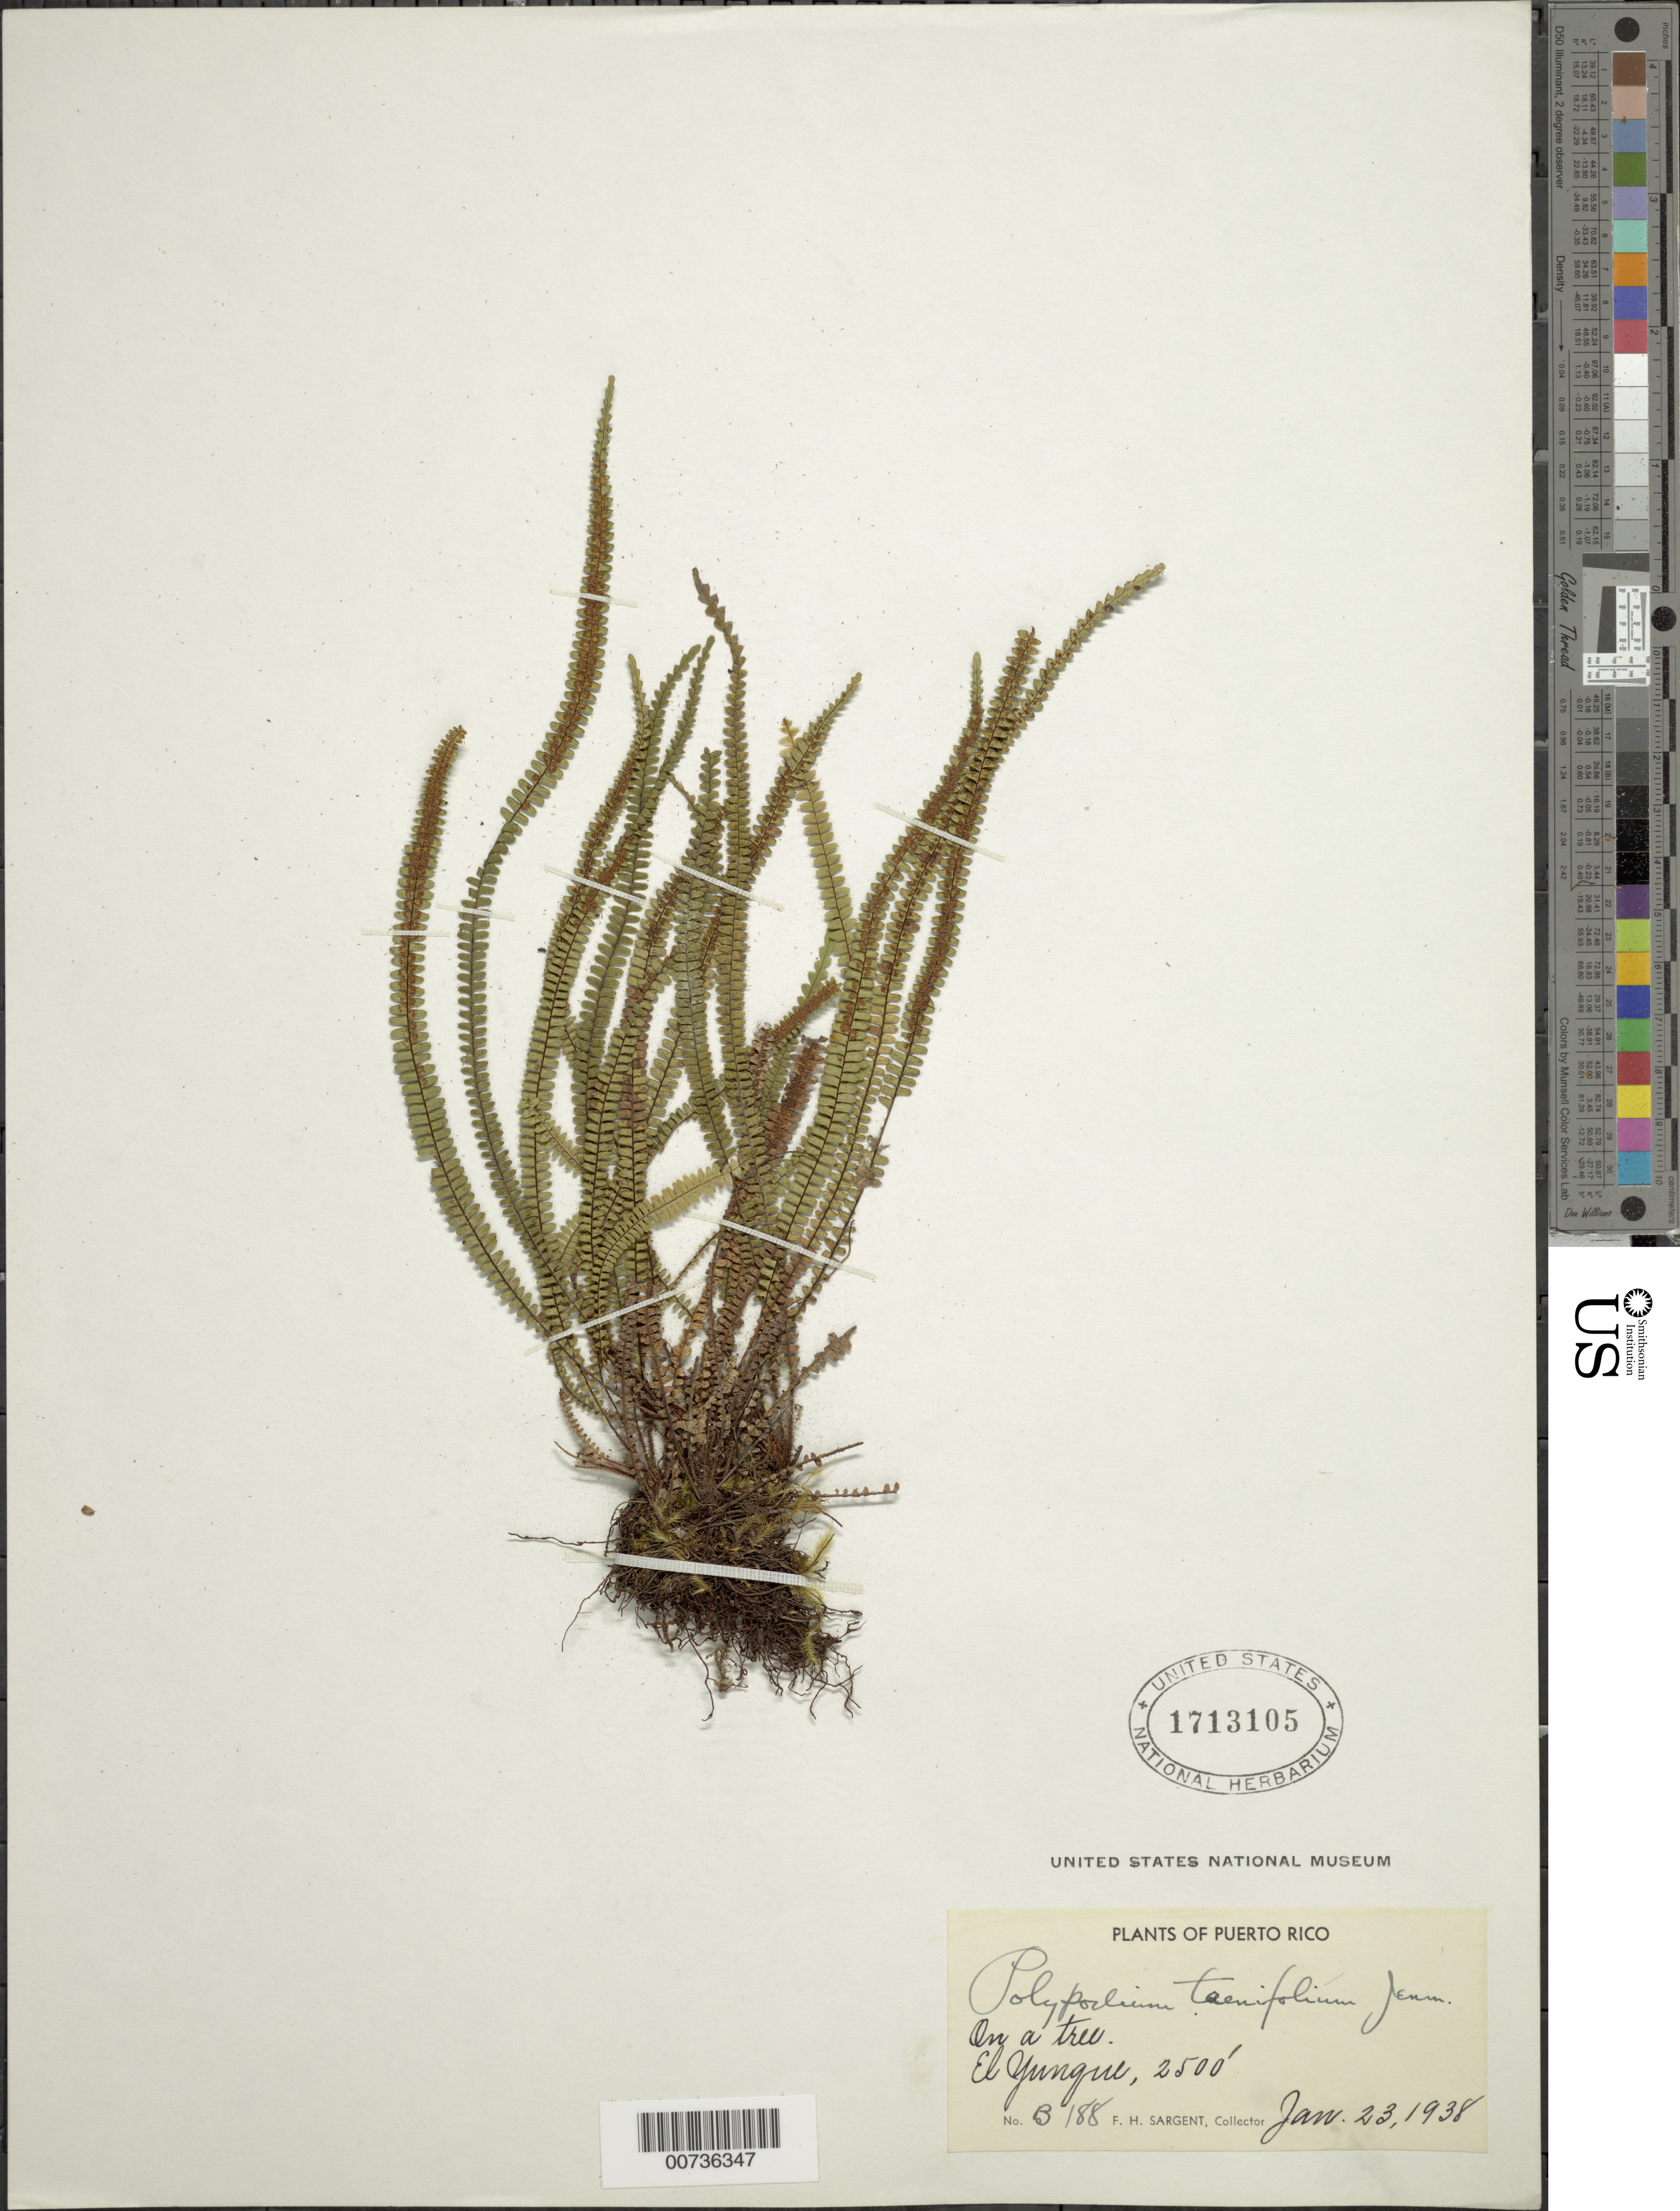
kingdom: Plantae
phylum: Tracheophyta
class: Polypodiopsida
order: Polypodiales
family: Polypodiaceae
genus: Moranopteris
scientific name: Moranopteris taenifolia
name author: (Jenman) R. Y. Hirai & J. Prado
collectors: F. H. Sargent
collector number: B188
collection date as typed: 23 Jan 1938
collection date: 1938-01-23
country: Puerto Rico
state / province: Río Grande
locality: El Yunque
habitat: On a tree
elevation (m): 762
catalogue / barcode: US 1713105